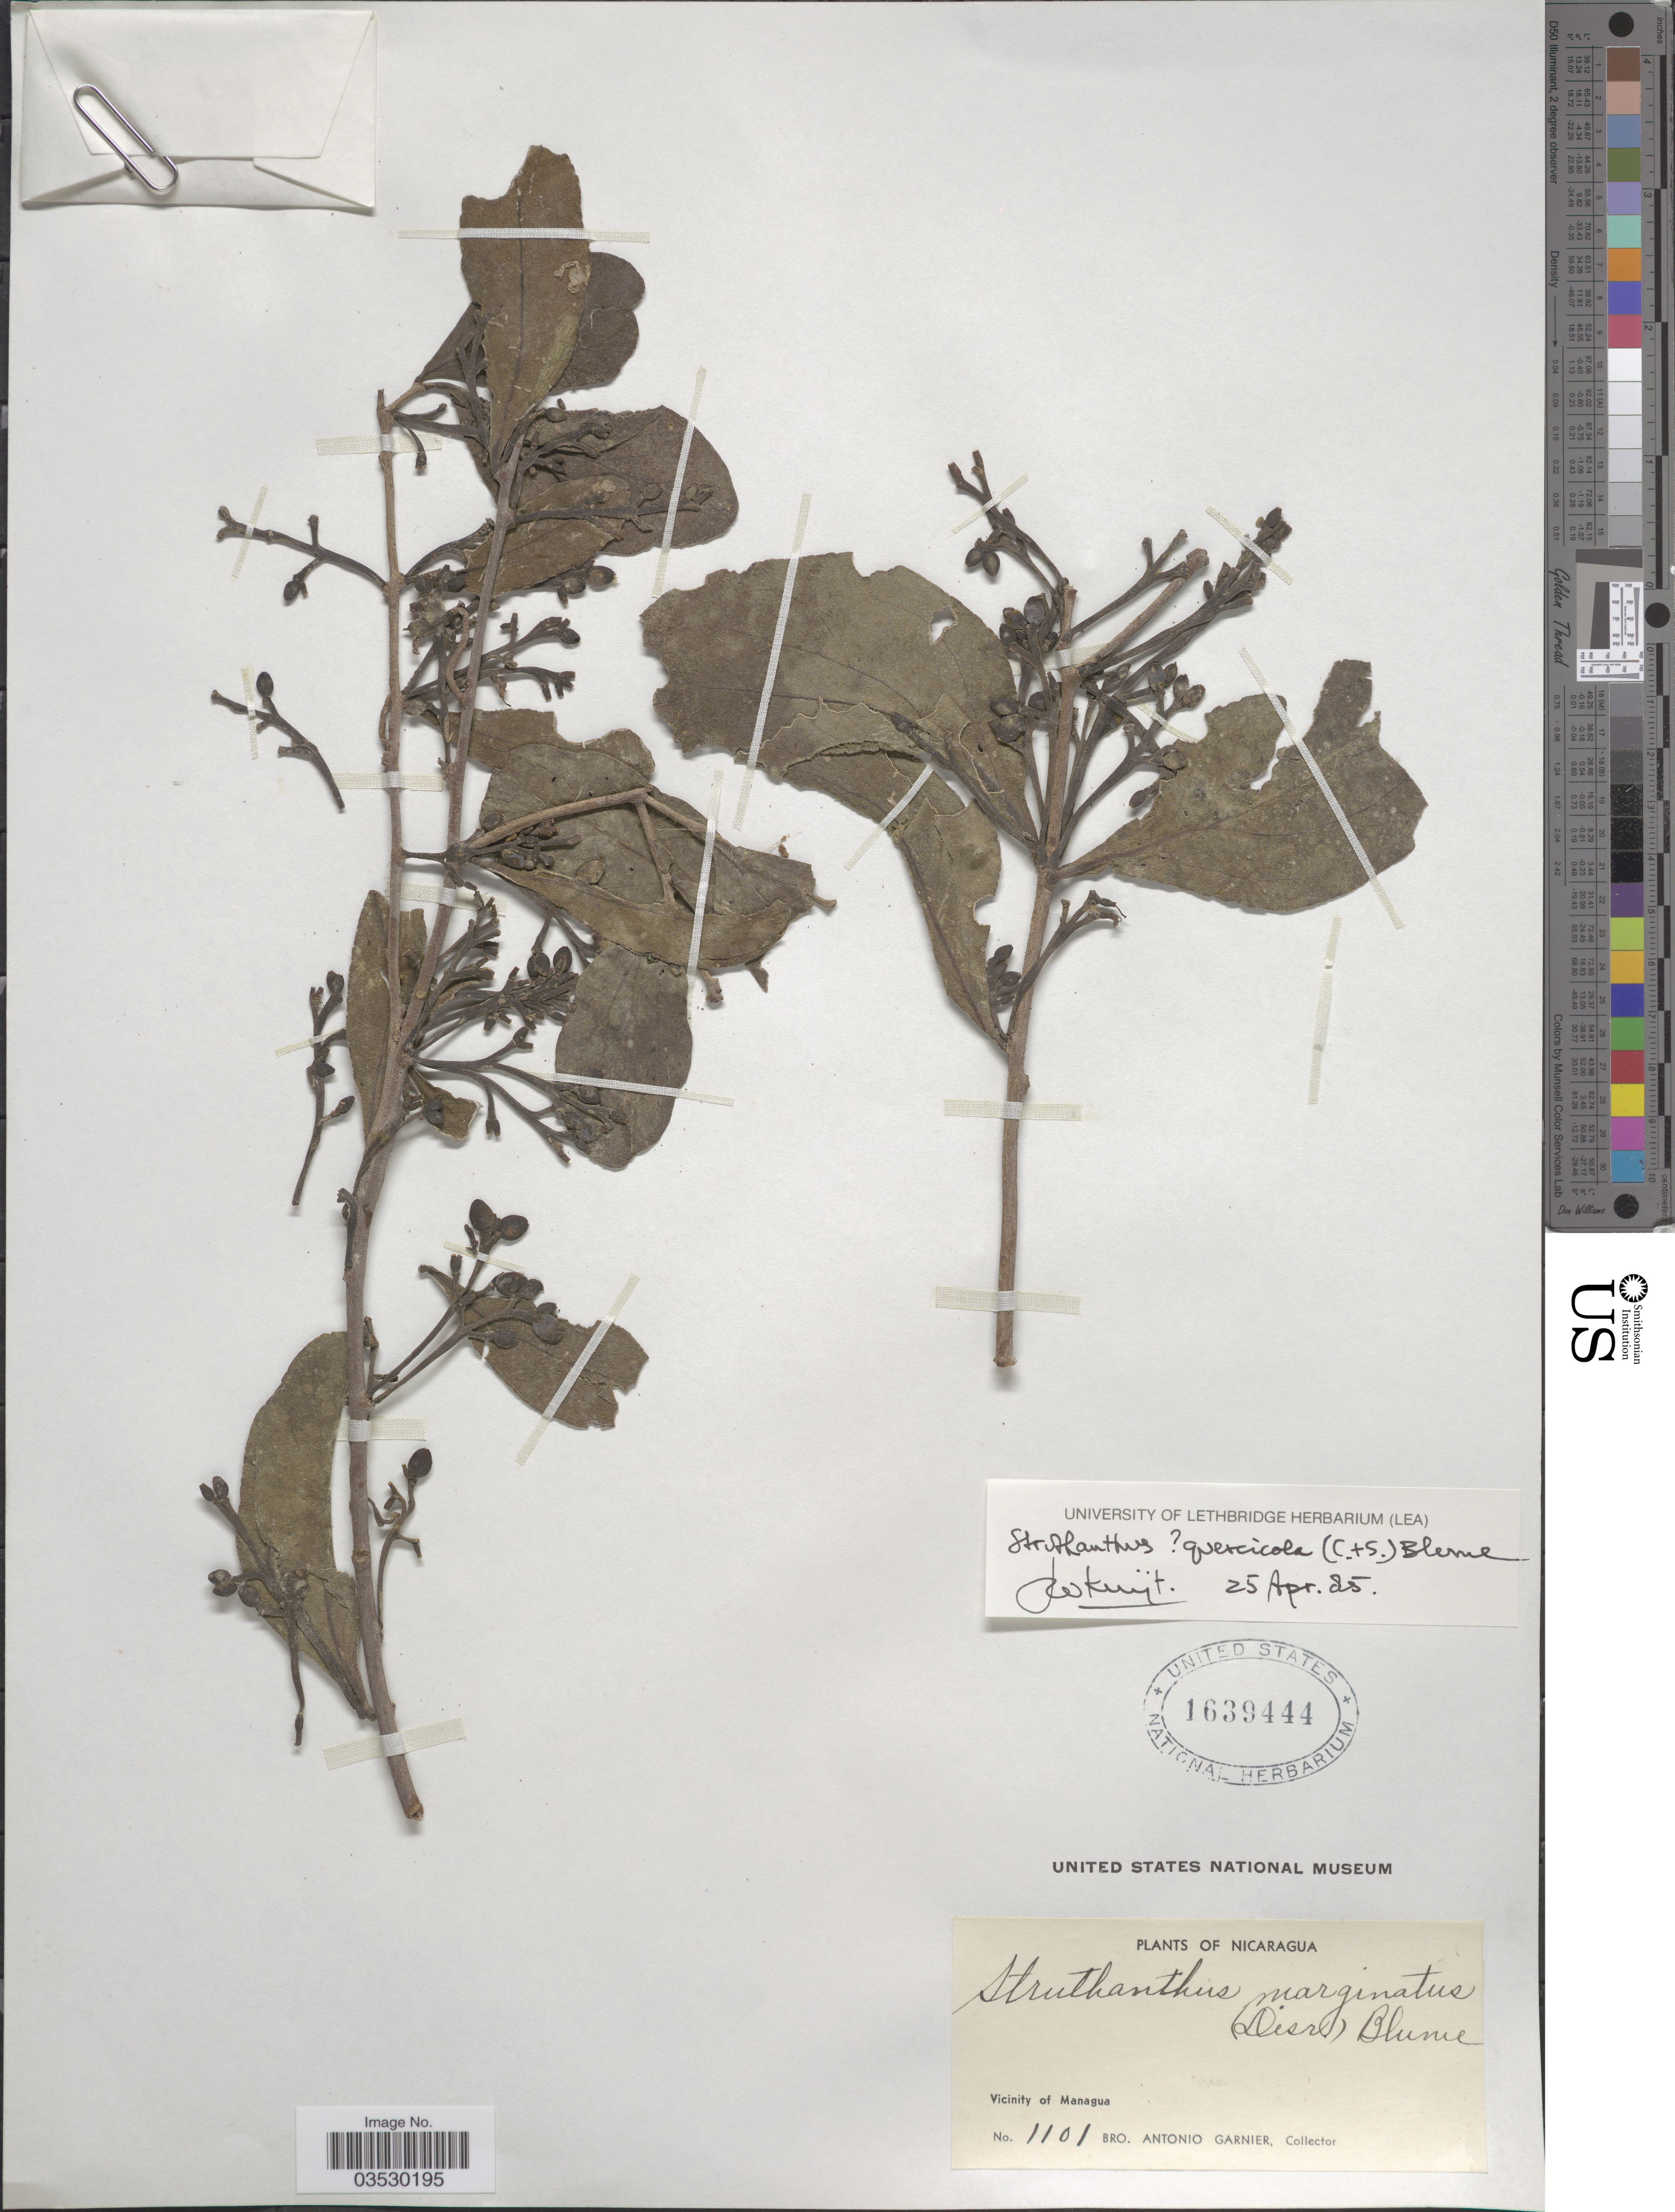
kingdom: Plantae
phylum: Tracheophyta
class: Magnoliopsida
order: Santalales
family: Loranthaceae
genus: Struthanthus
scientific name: Struthanthus quercicola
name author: (Kuijt) Cham. & Schltr.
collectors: Bro. A. Garnier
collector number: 1101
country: Nicaragua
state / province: Managua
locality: Vicinity of Managua.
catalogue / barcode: US 1639444